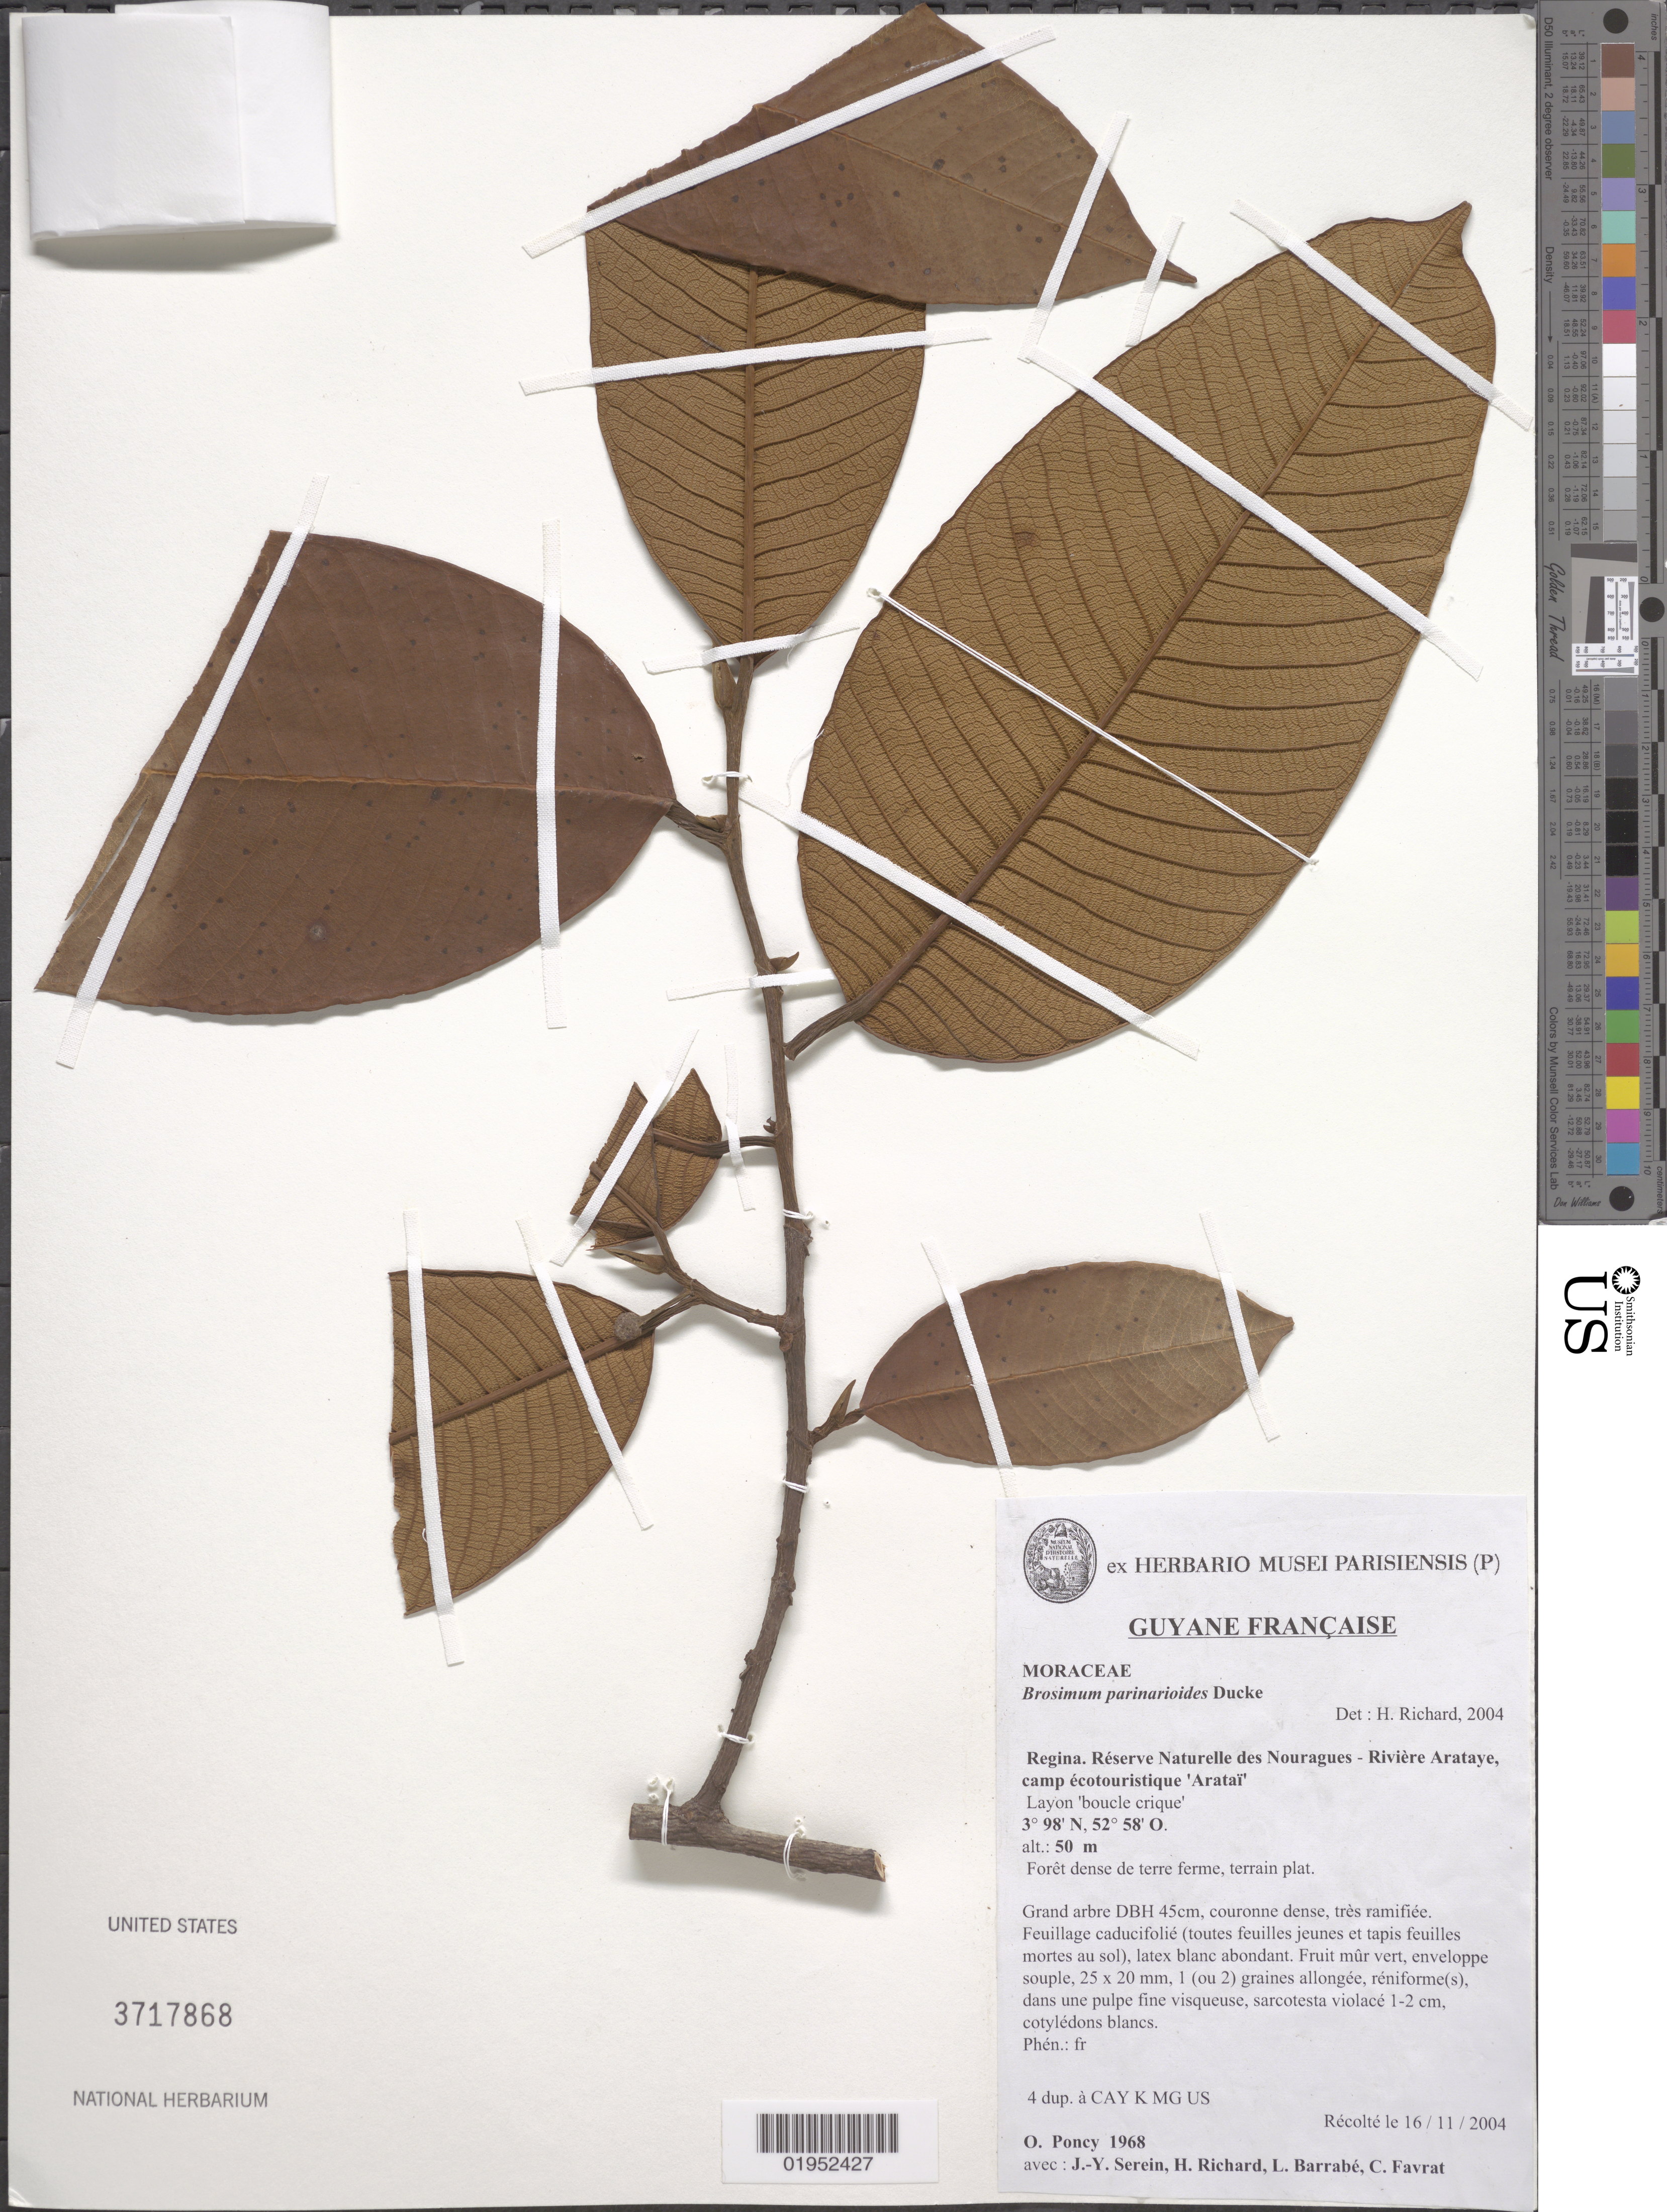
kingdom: Plantae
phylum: Tracheophyta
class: Magnoliopsida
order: Rosales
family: Moraceae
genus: Brosimum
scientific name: Brosimum parinarioides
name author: Ducke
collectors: O. Poncy, J. Serein, H. Richard, L. Barrabé & C. Favrat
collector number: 1968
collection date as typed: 16 Nov 2004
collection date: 2004-11-16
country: French Guiana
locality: Regina. Réserve Naturelle des Nouragues - Riviere Arataye, camp ecotouristique 'Aratai'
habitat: Foret dense de terre ferme, terrain plat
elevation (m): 50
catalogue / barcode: US 3717868